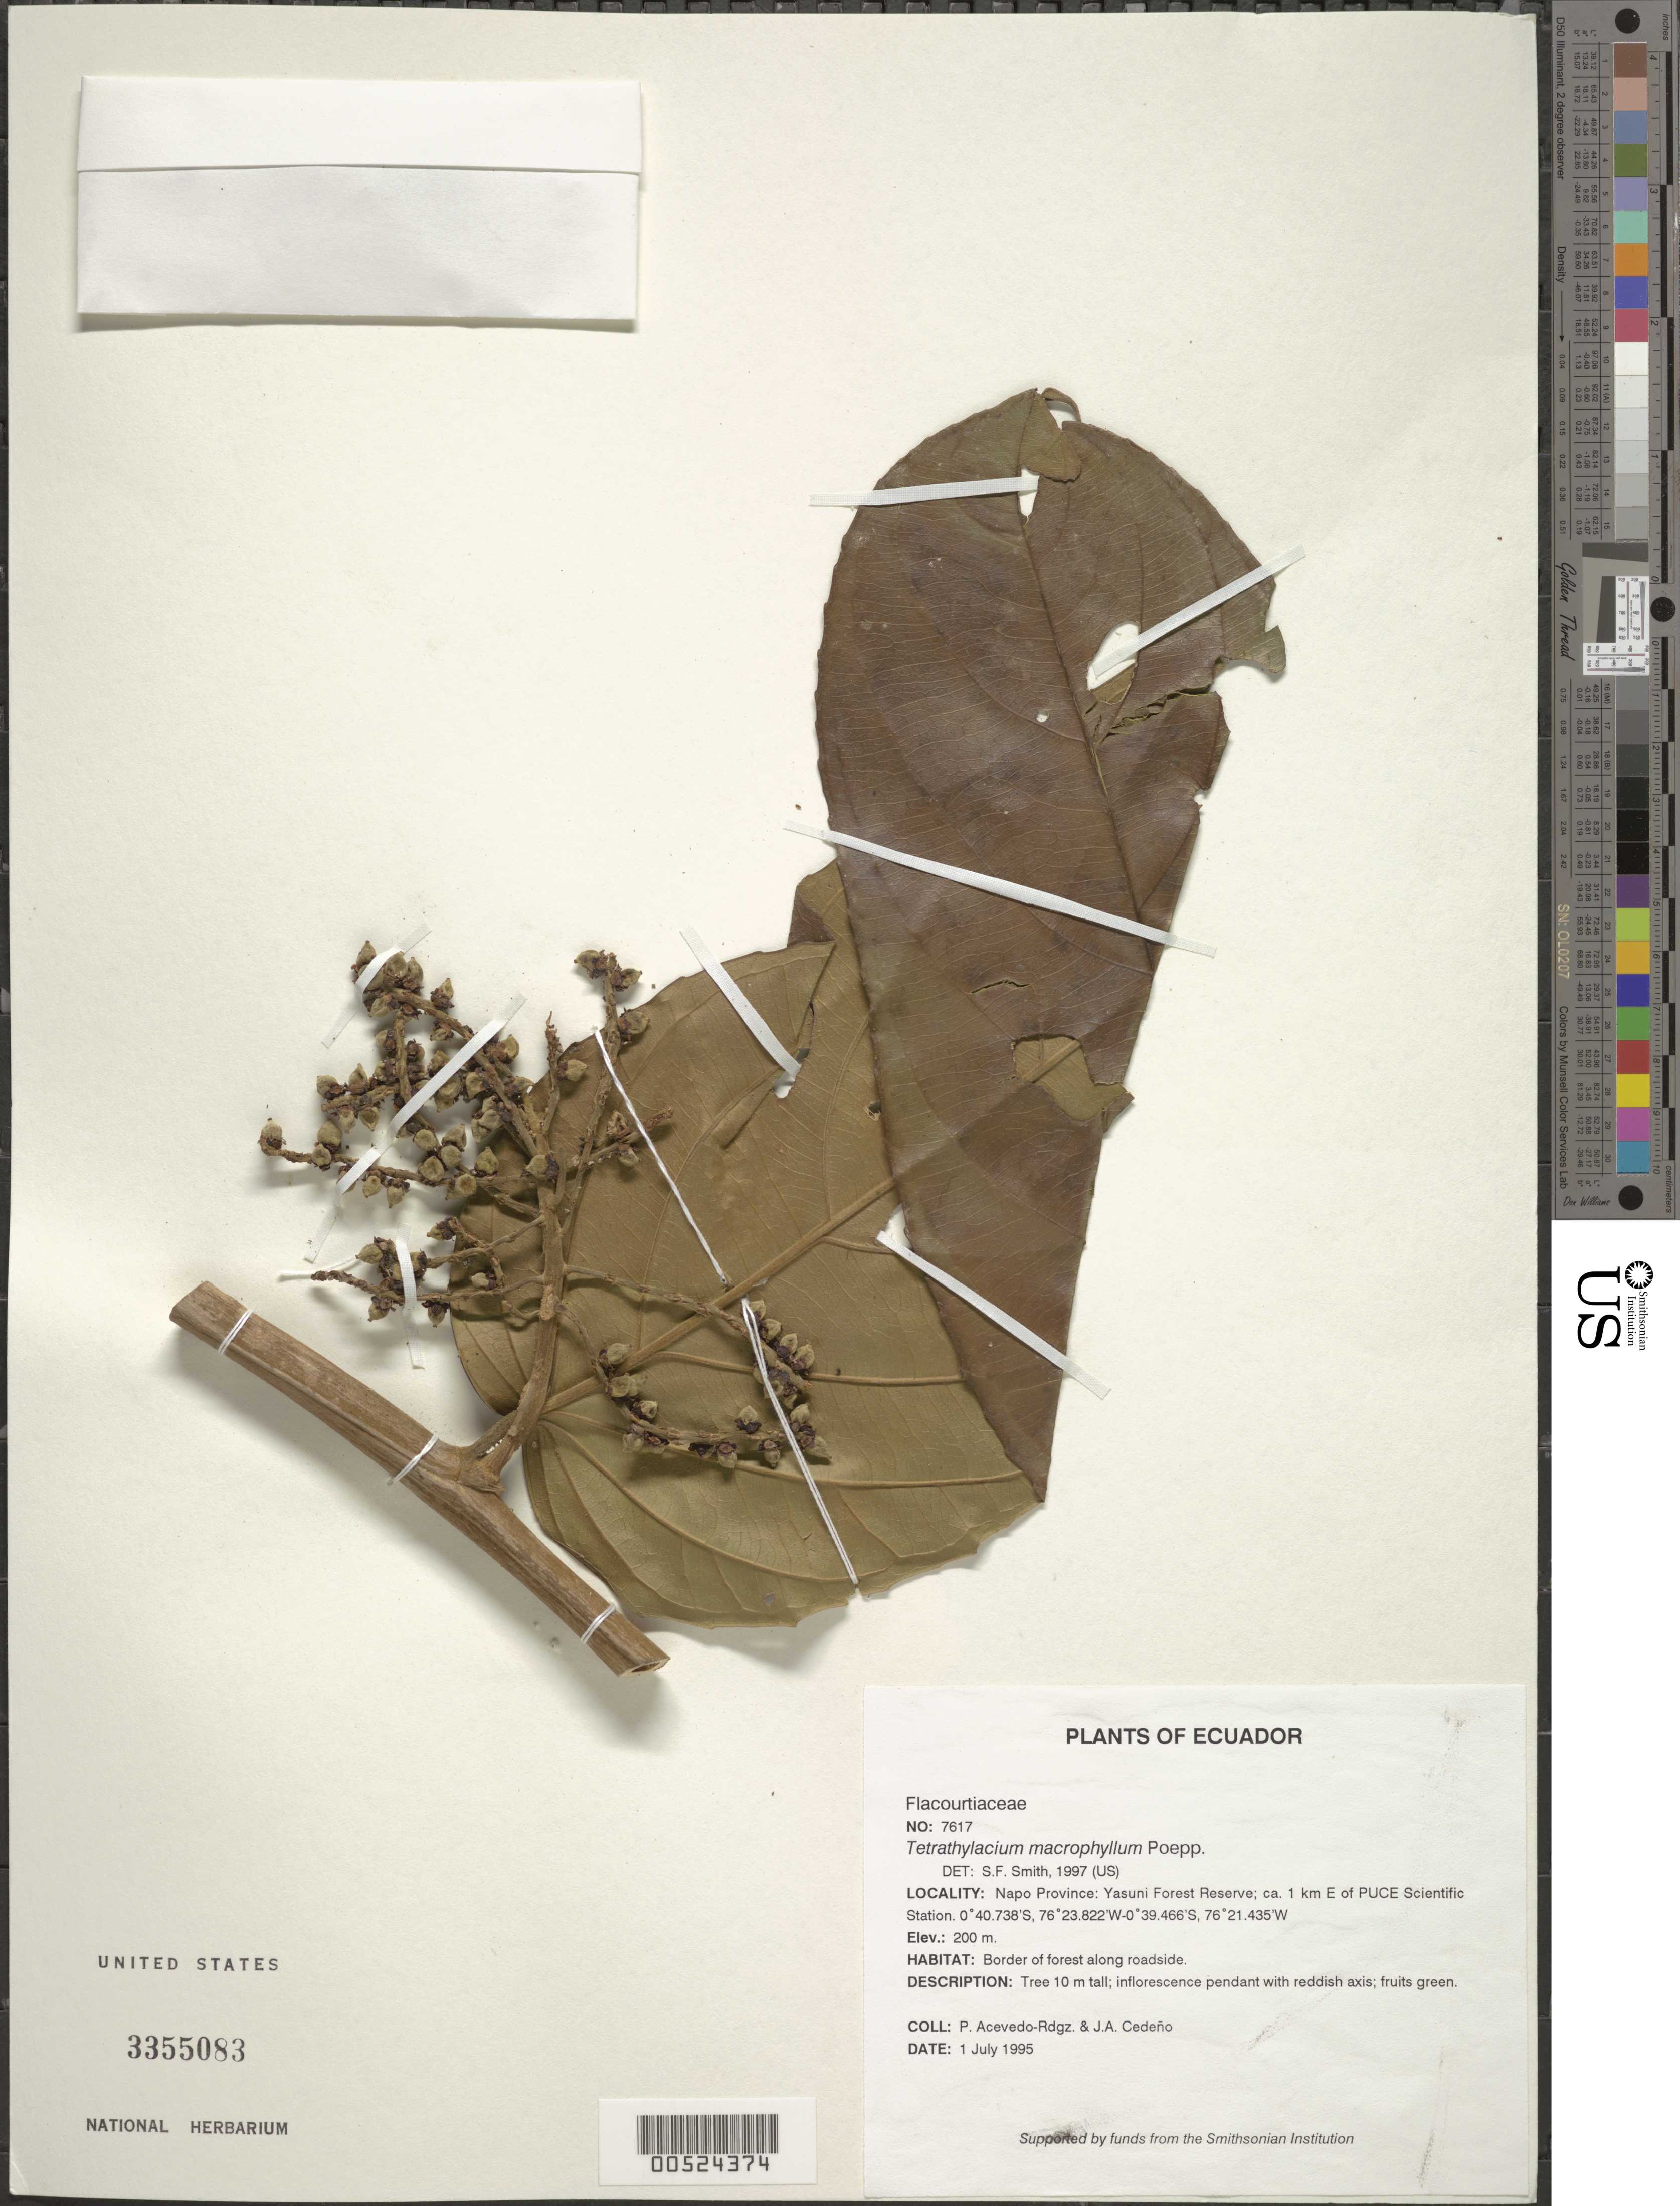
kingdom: Plantae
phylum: Tracheophyta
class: Magnoliopsida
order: Malpighiales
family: Salicaceae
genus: Tetrathylacium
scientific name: Tetrathylacium macrophyllum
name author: Poepp.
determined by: Smith, Stephen F., (US), NMNH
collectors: P. Acevedo-Rodr. & J. A. Cedeño M.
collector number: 7617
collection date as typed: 01 Jul 1995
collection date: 1995-07-01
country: Ecuador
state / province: Napo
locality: Napo Province: Yasuni Forest Reserve; ca. 1 km E of PUCE Scientific Station.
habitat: Border of forest along roadside.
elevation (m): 200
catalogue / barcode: US 3355083